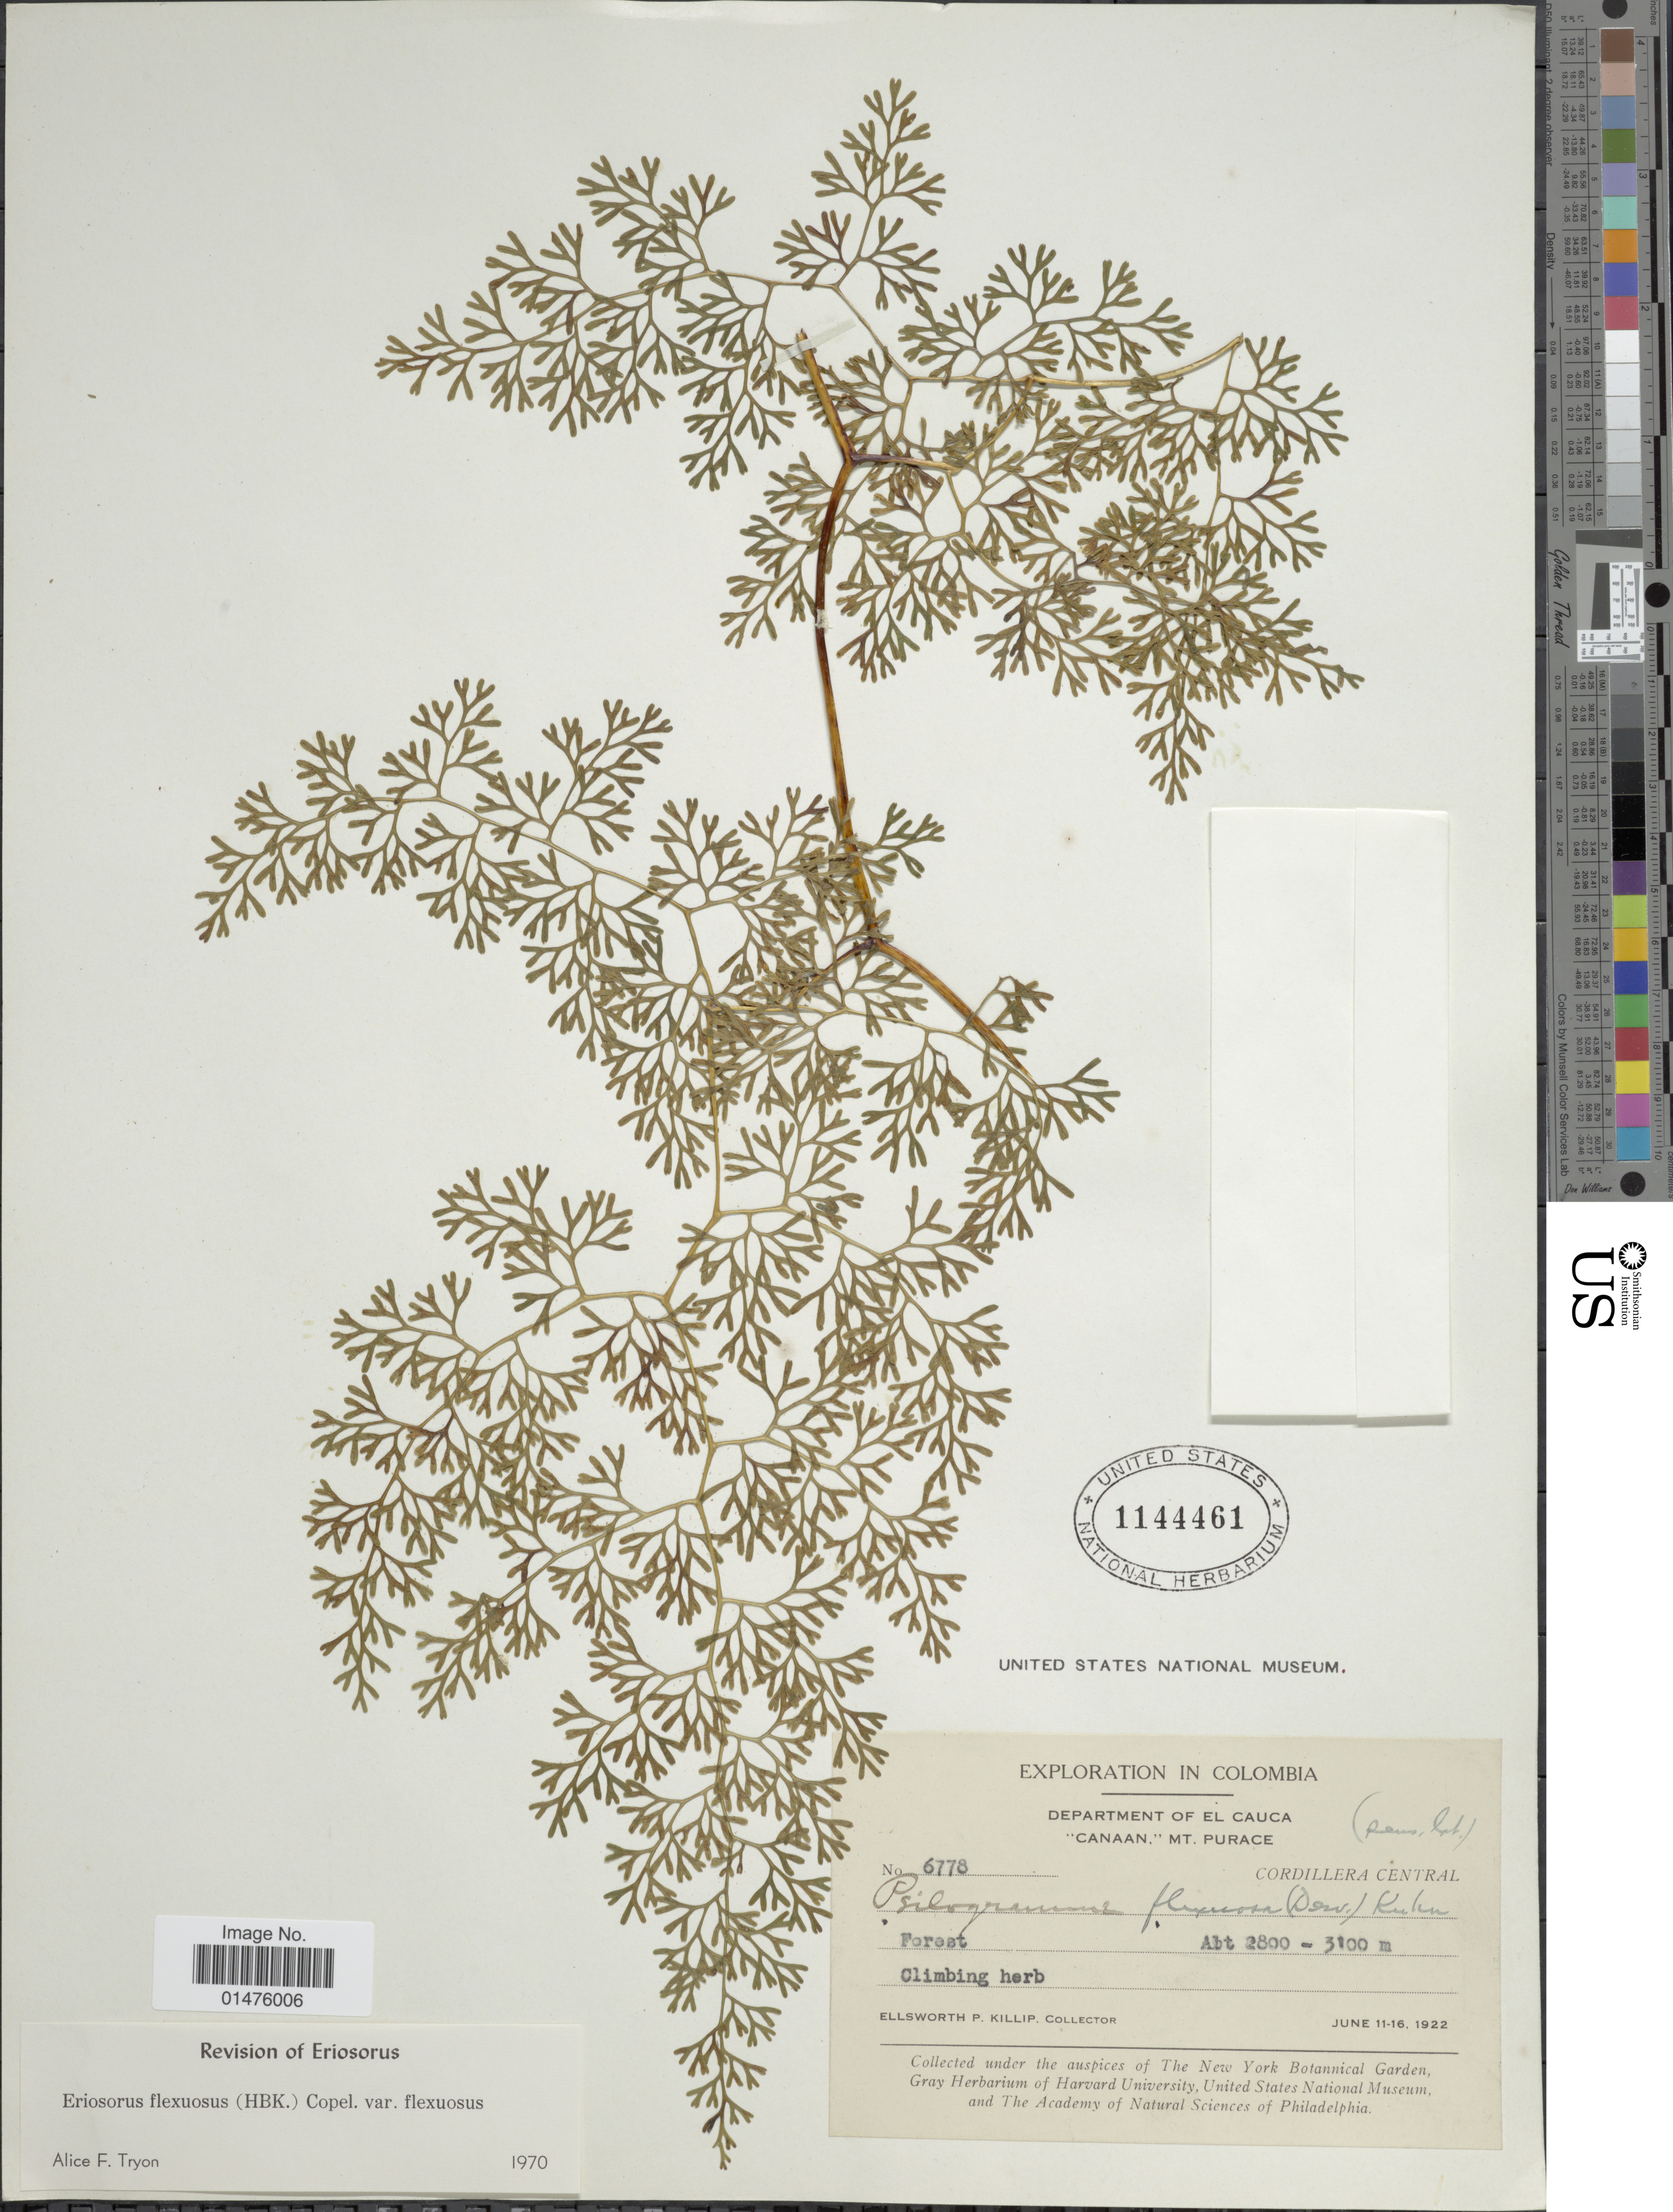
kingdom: Plantae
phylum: Tracheophyta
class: Polypodiopsida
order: Polypodiales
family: Pteridaceae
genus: Jamesonia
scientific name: Jamesonia flexuosa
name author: (Humb. & Bonpl.) Christenh.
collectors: E. P. Killip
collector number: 6778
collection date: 1922-06-11/1922-06-16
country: Colombia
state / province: Cauca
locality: Department of El Cauca 'Canaan,' Mt Purace, Cordillera Central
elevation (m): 2800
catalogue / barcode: US 1144461